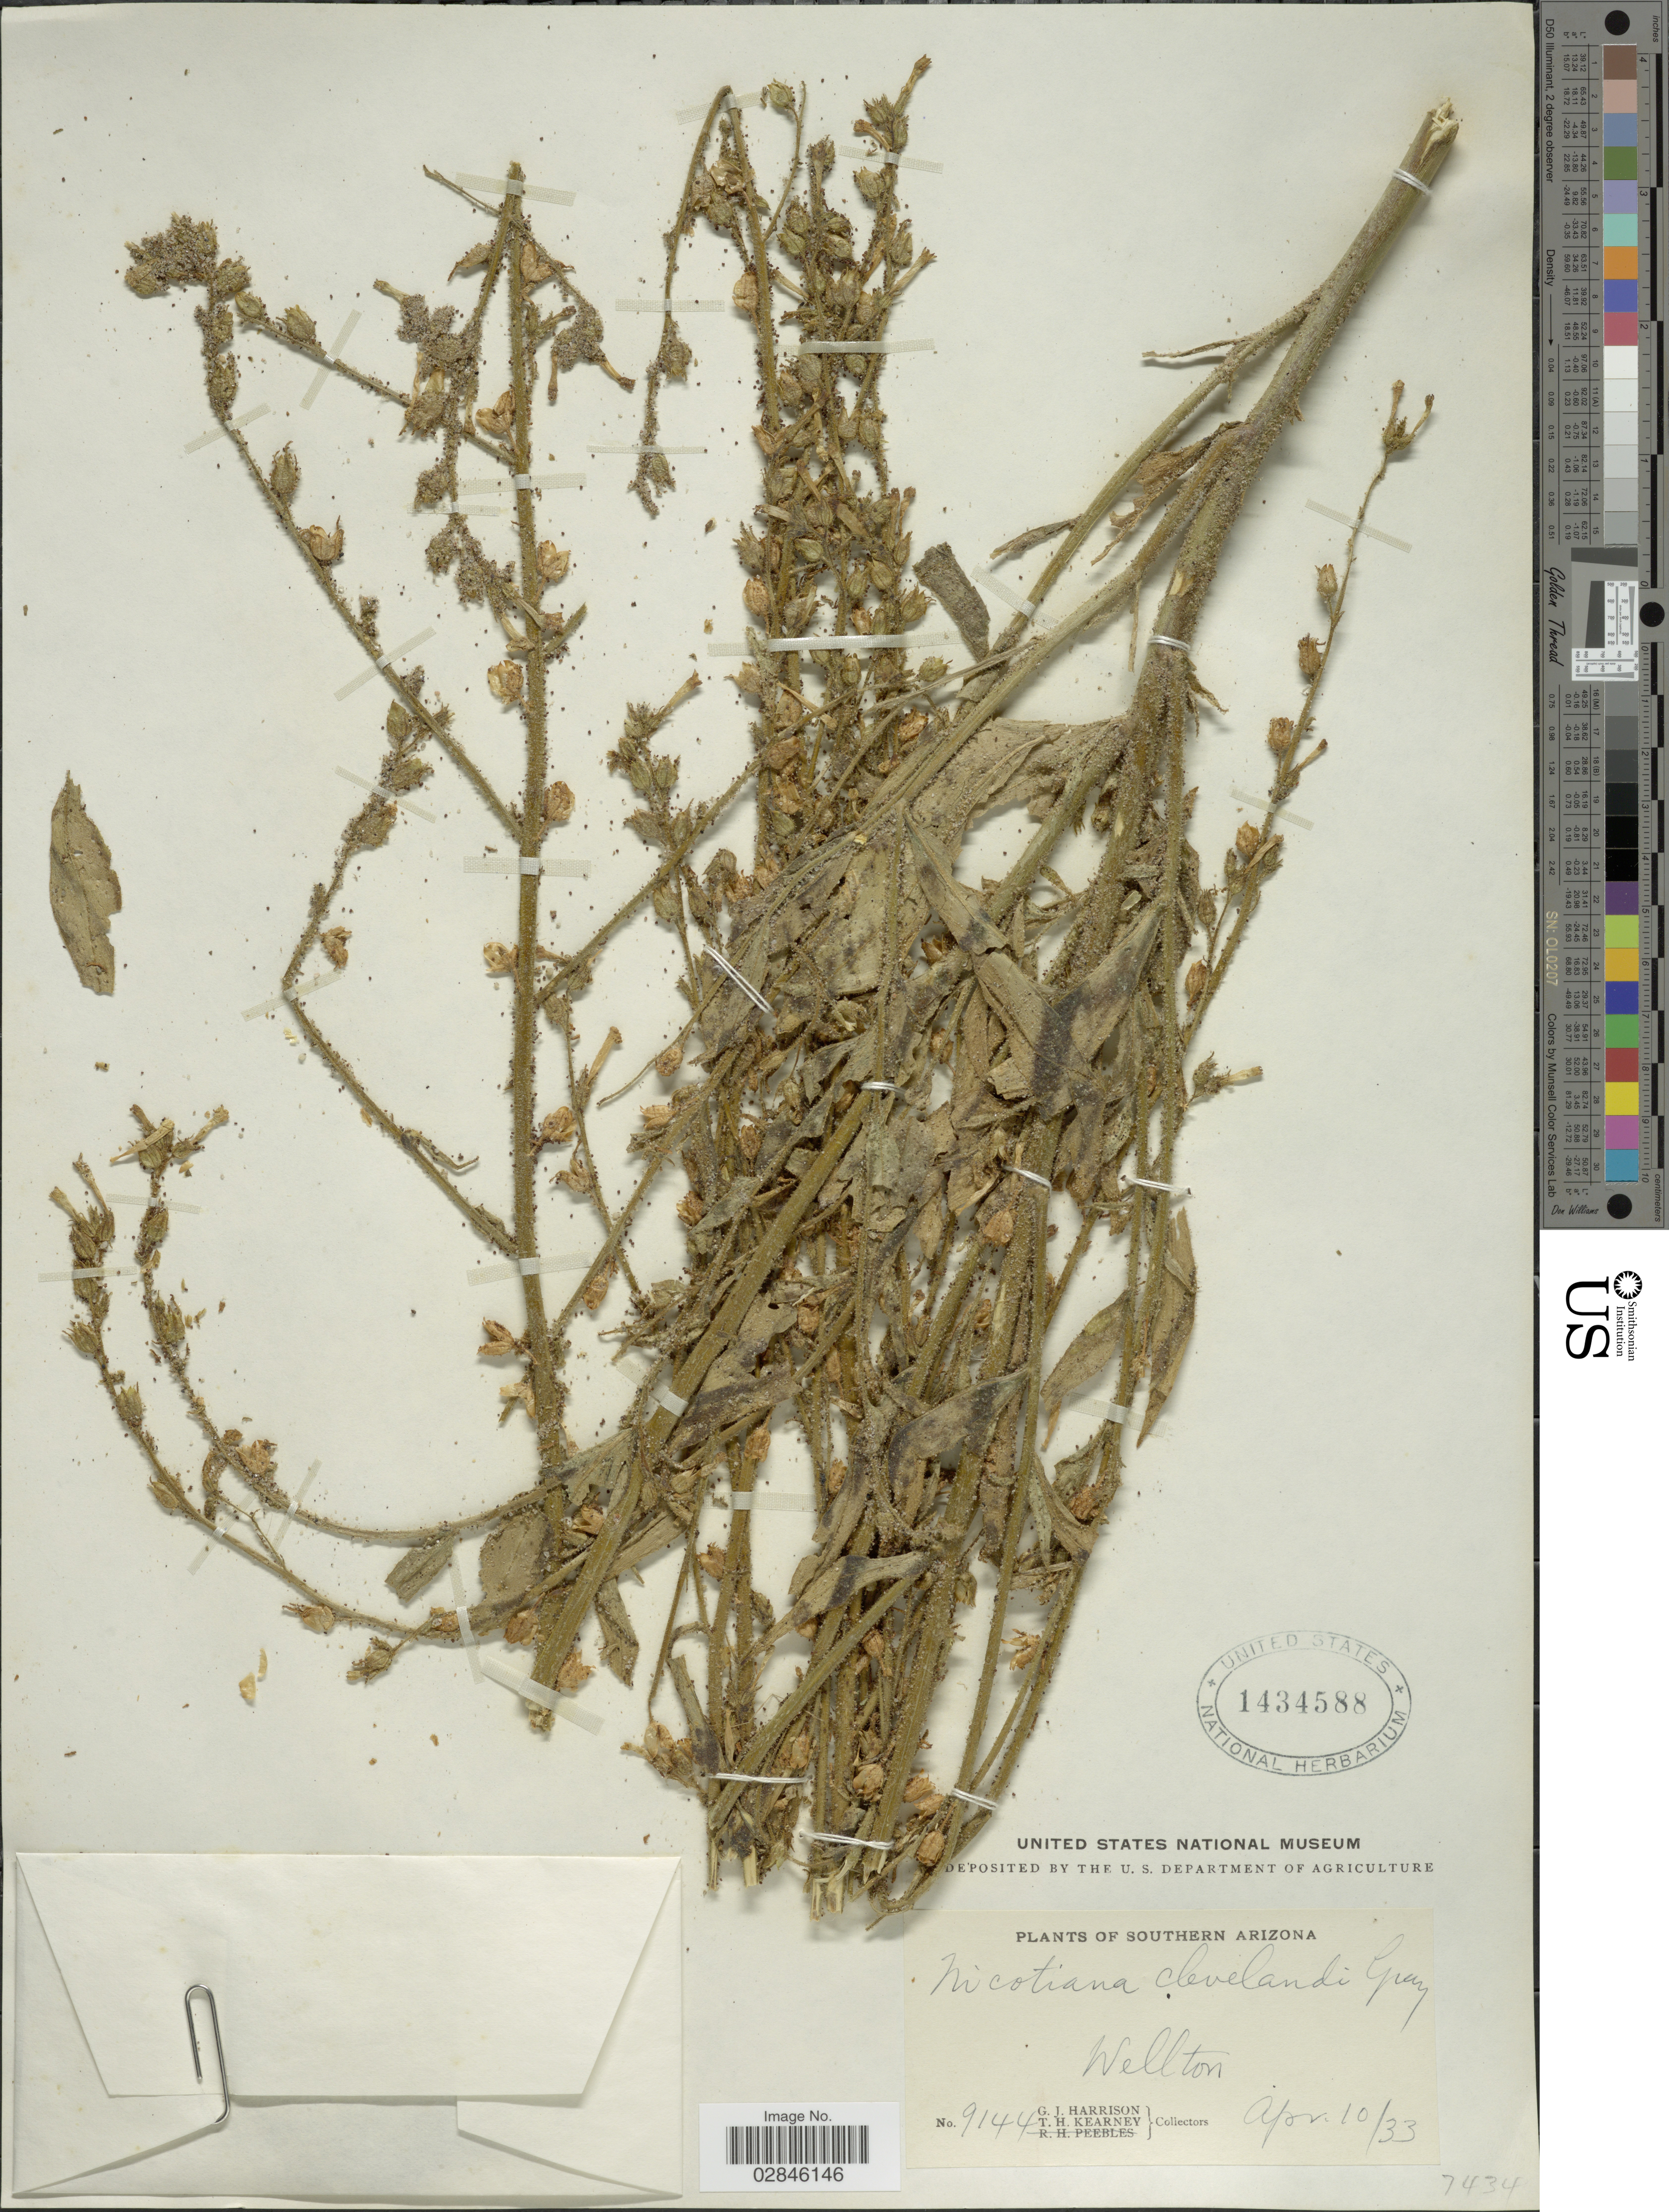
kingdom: Plantae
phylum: Tracheophyta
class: Magnoliopsida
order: Solanales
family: Solanaceae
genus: Nicotiana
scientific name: Nicotiana clevelandii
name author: A. Gray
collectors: G. J. Harrison & T. H. Kearney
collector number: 9144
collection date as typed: Transcribed d/m/y: 10/4/33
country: United States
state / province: Arizona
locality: Southern Arizona. Wellton.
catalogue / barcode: US 1434588